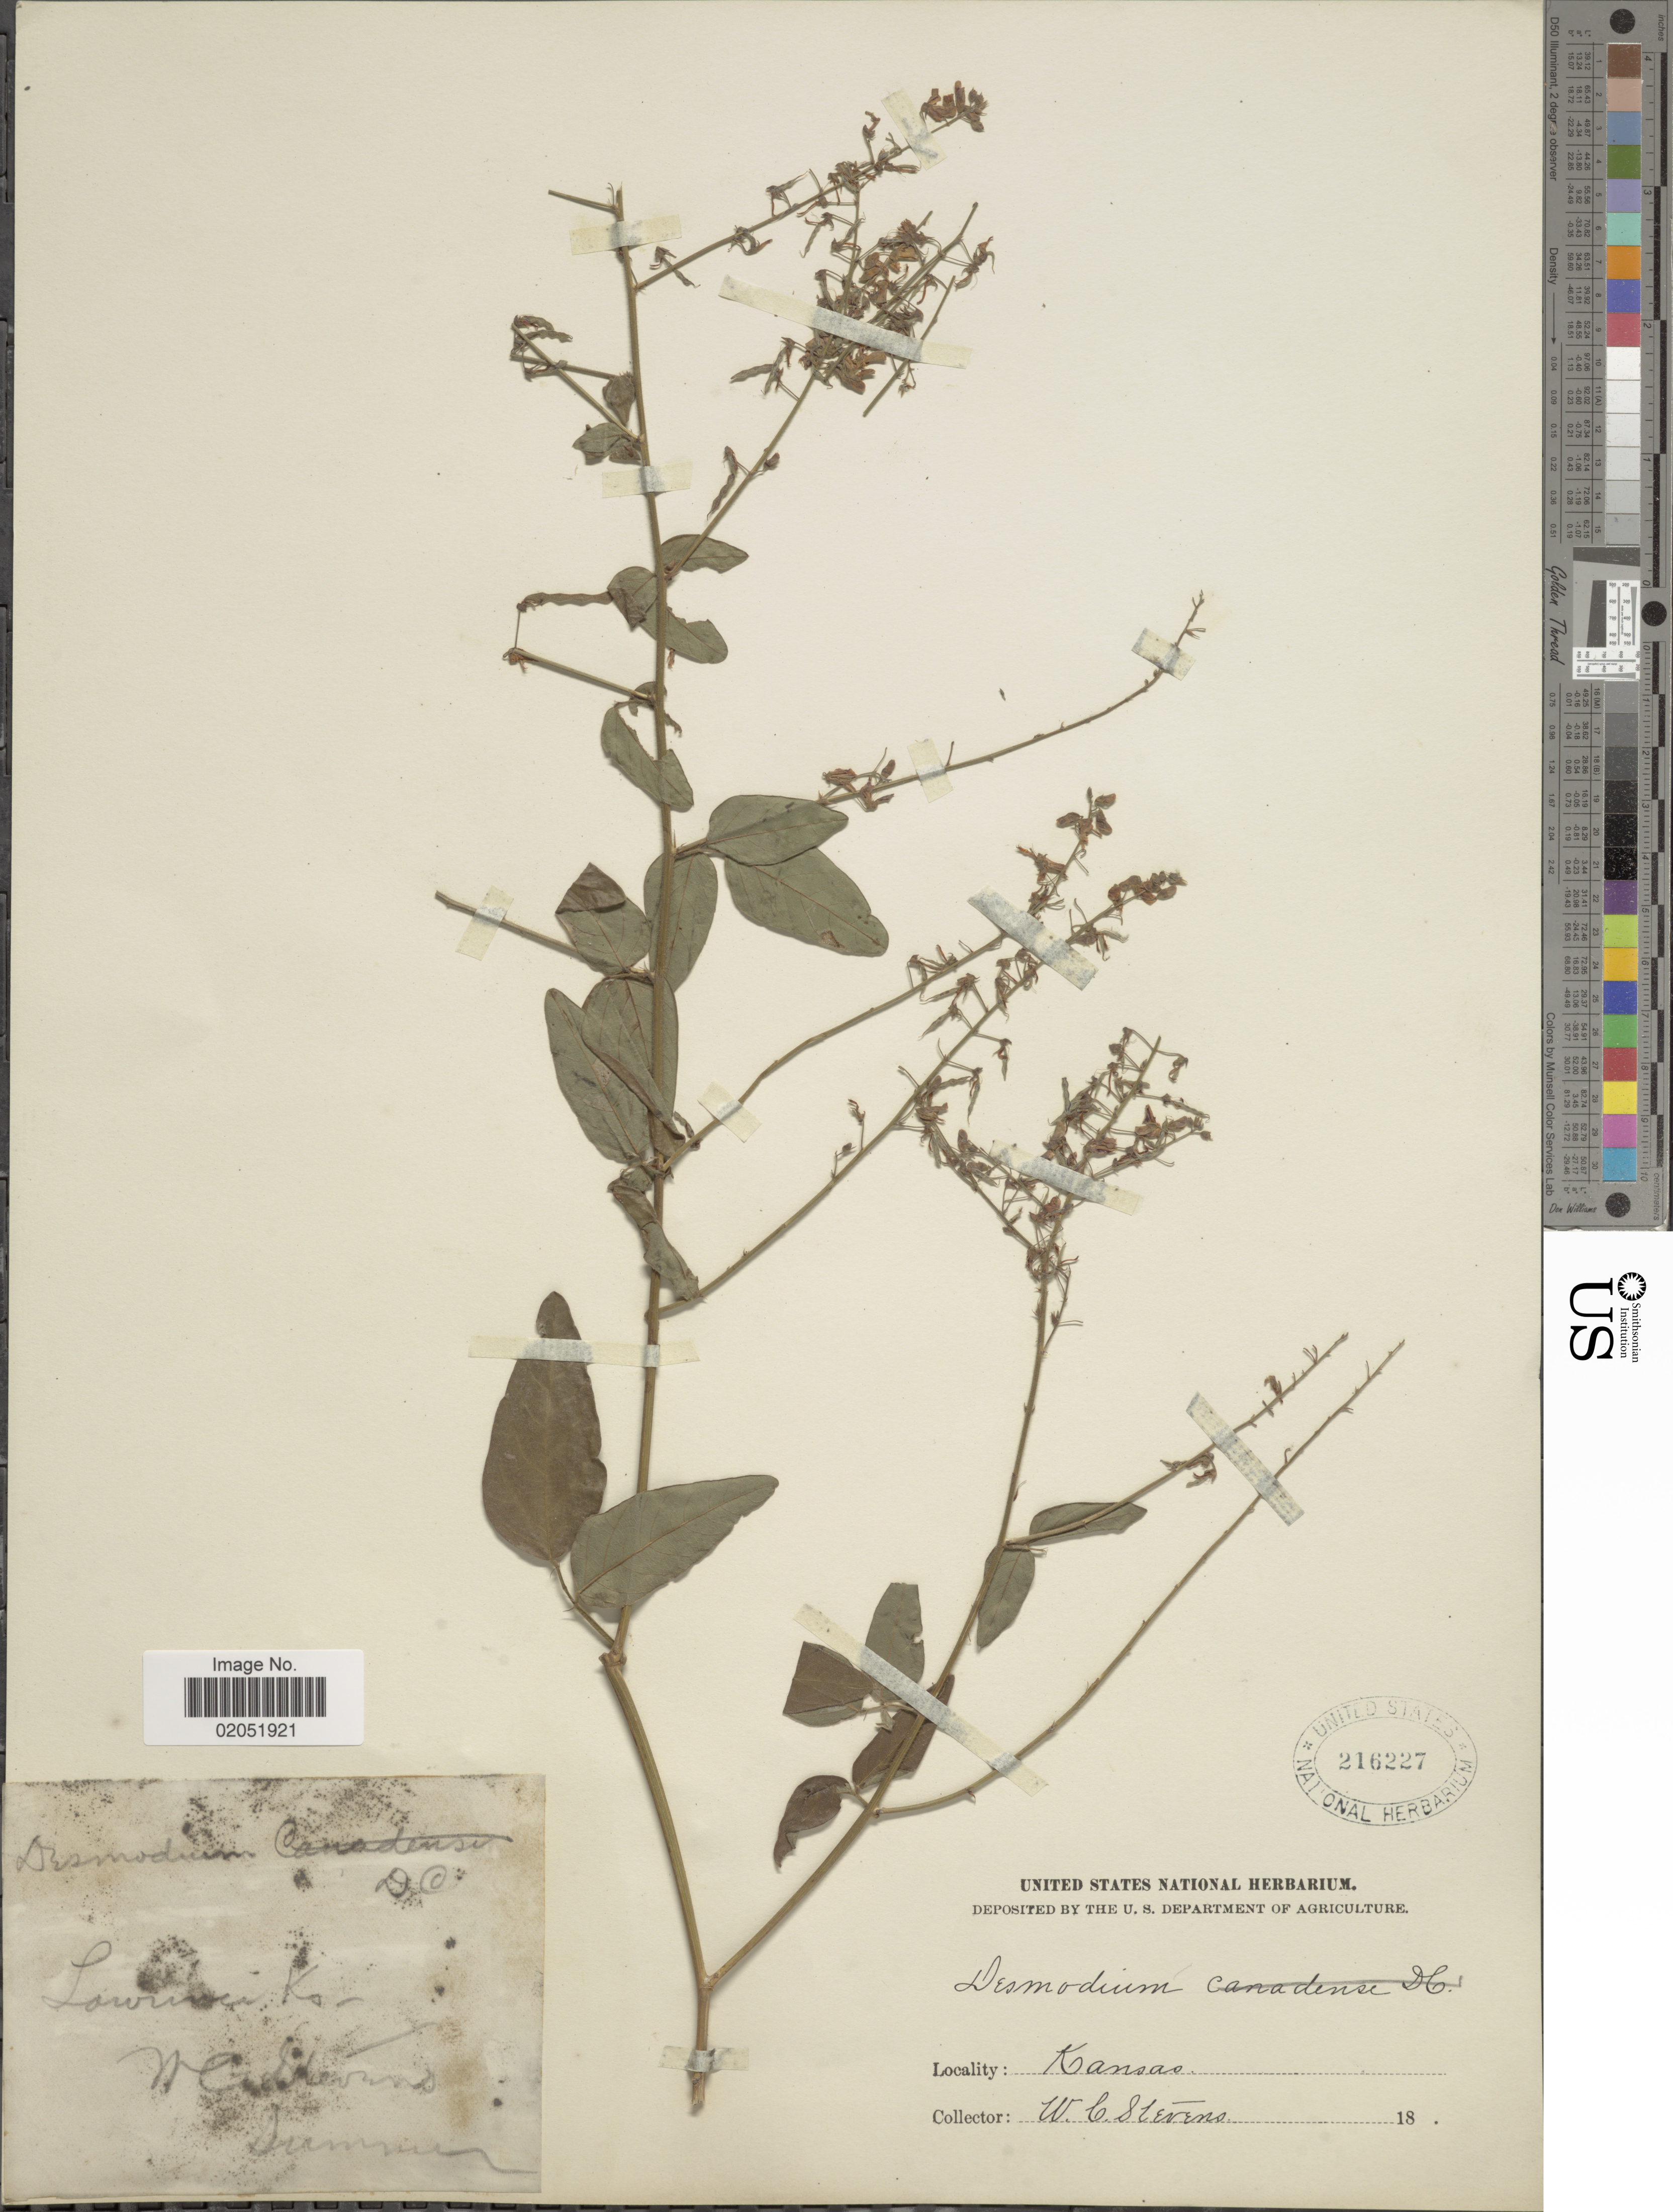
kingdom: Plantae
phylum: Tracheophyta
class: Magnoliopsida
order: Fabales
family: Fabaceae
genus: Desmodium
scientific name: Desmodium sp.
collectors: W. C. Stevens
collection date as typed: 18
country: United States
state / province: Kansas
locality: Lawrence Ks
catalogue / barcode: US 216227